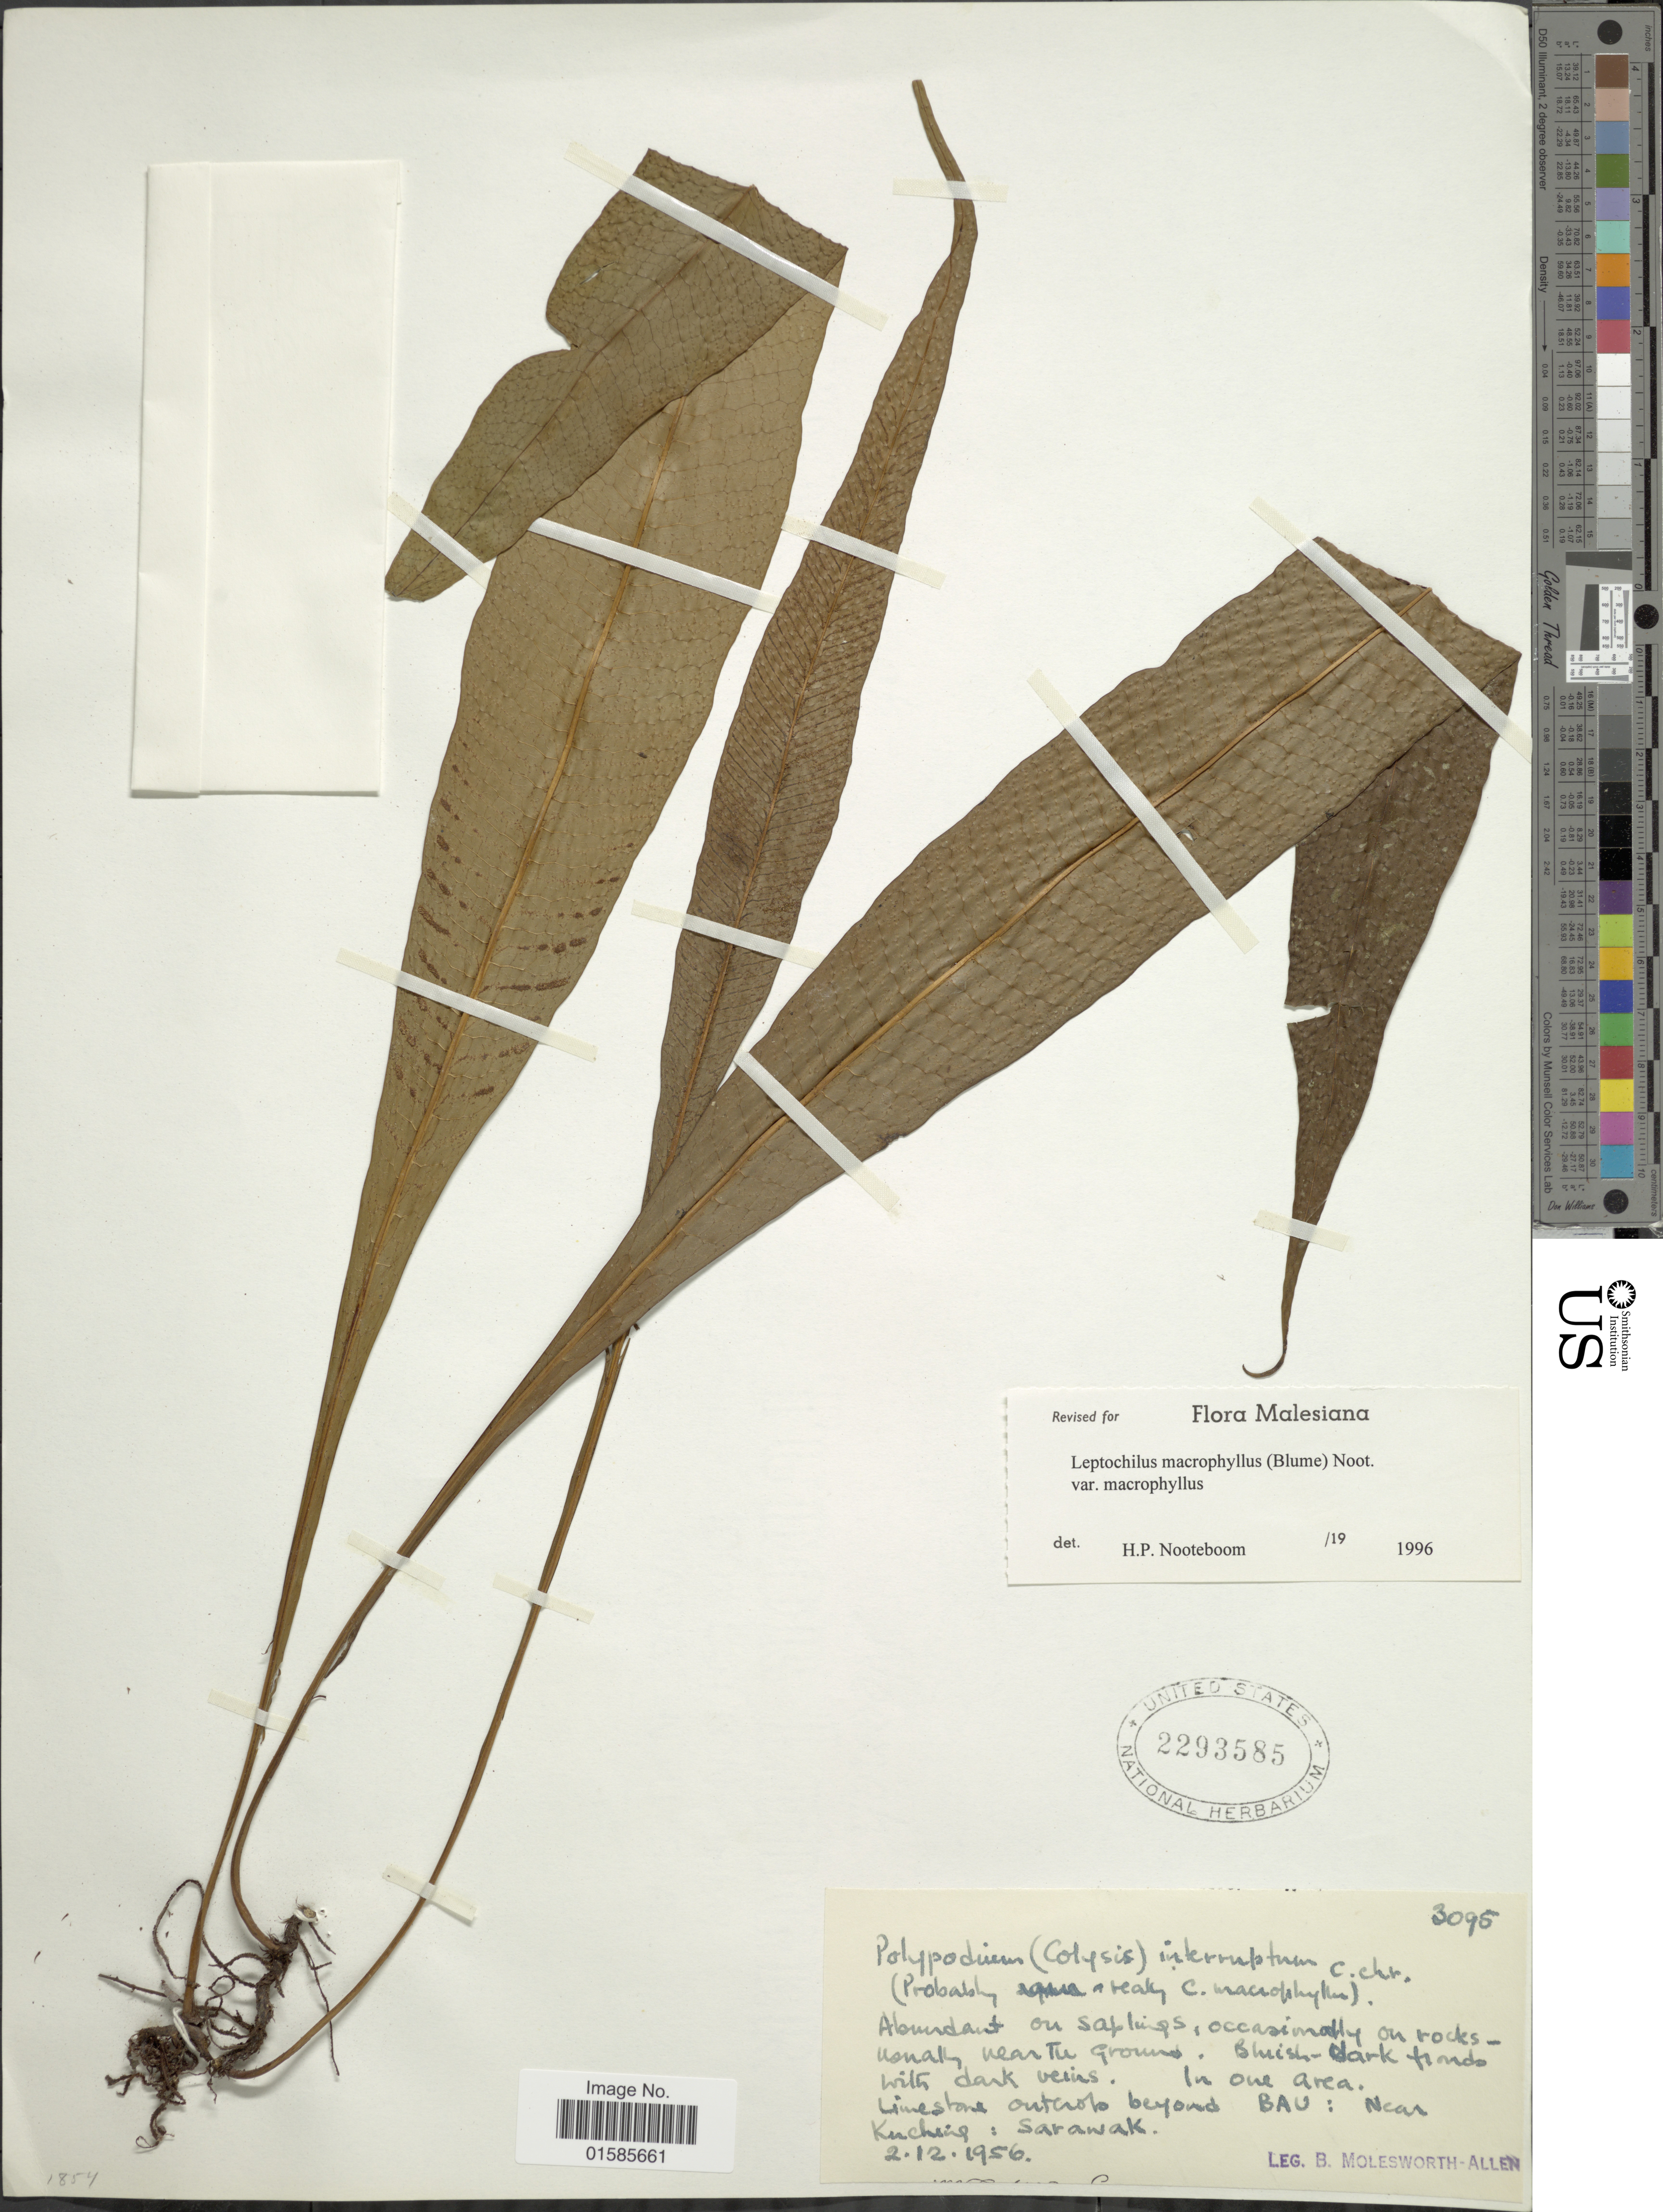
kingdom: Plantae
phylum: Tracheophyta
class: Polypodiopsida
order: Polypodiales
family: Polypodiaceae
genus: Leptochilus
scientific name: Leptochilus macrophyllus var. macrophyllus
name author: (Blume) Noot.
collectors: B. E. G. Molesworth-Allen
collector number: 3095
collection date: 1956-12-02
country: Malaysia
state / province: Sarawak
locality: BAu: Near Kuching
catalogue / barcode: US 2293585